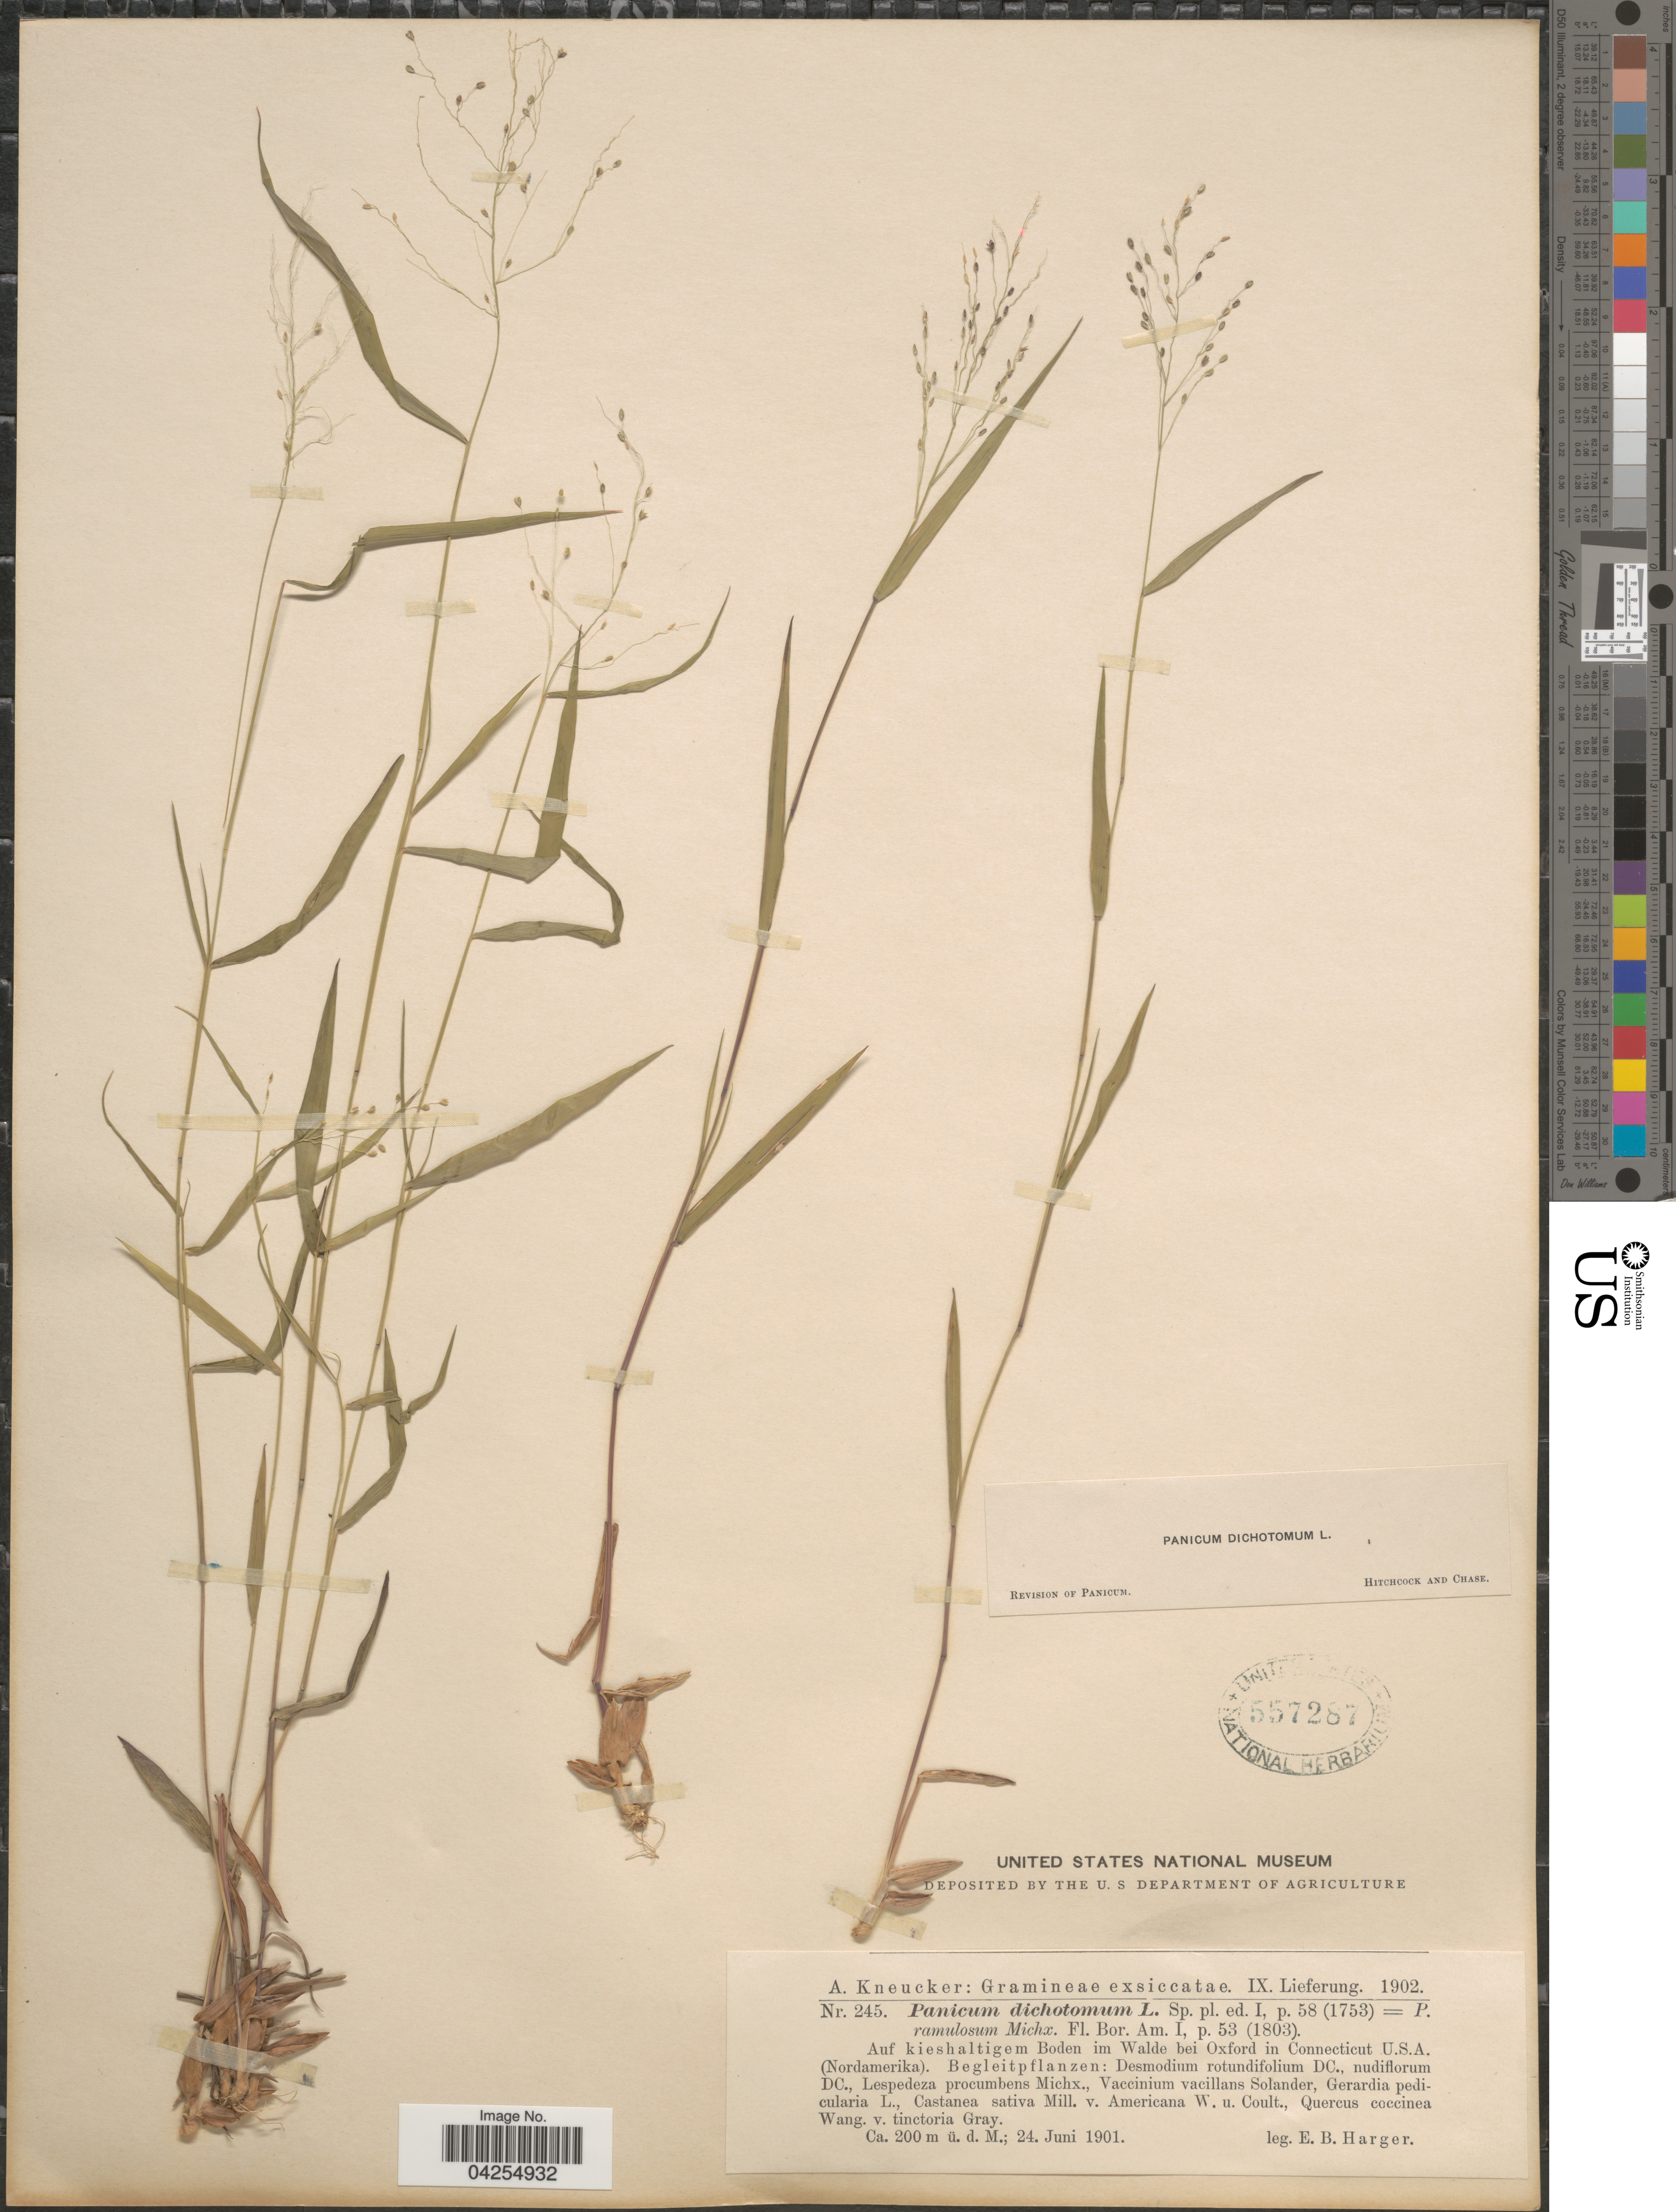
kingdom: Plantae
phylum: Tracheophyta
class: Liliopsida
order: Poales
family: Poaceae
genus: Dichanthelium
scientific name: Dichanthelium dichotomum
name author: (L.) Gould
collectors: E. B. Harger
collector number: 245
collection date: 1901-06-24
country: United States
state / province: Connecticut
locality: Auf kieshaltigem Boden im Walde bei Oxford.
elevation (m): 200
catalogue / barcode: US 557287